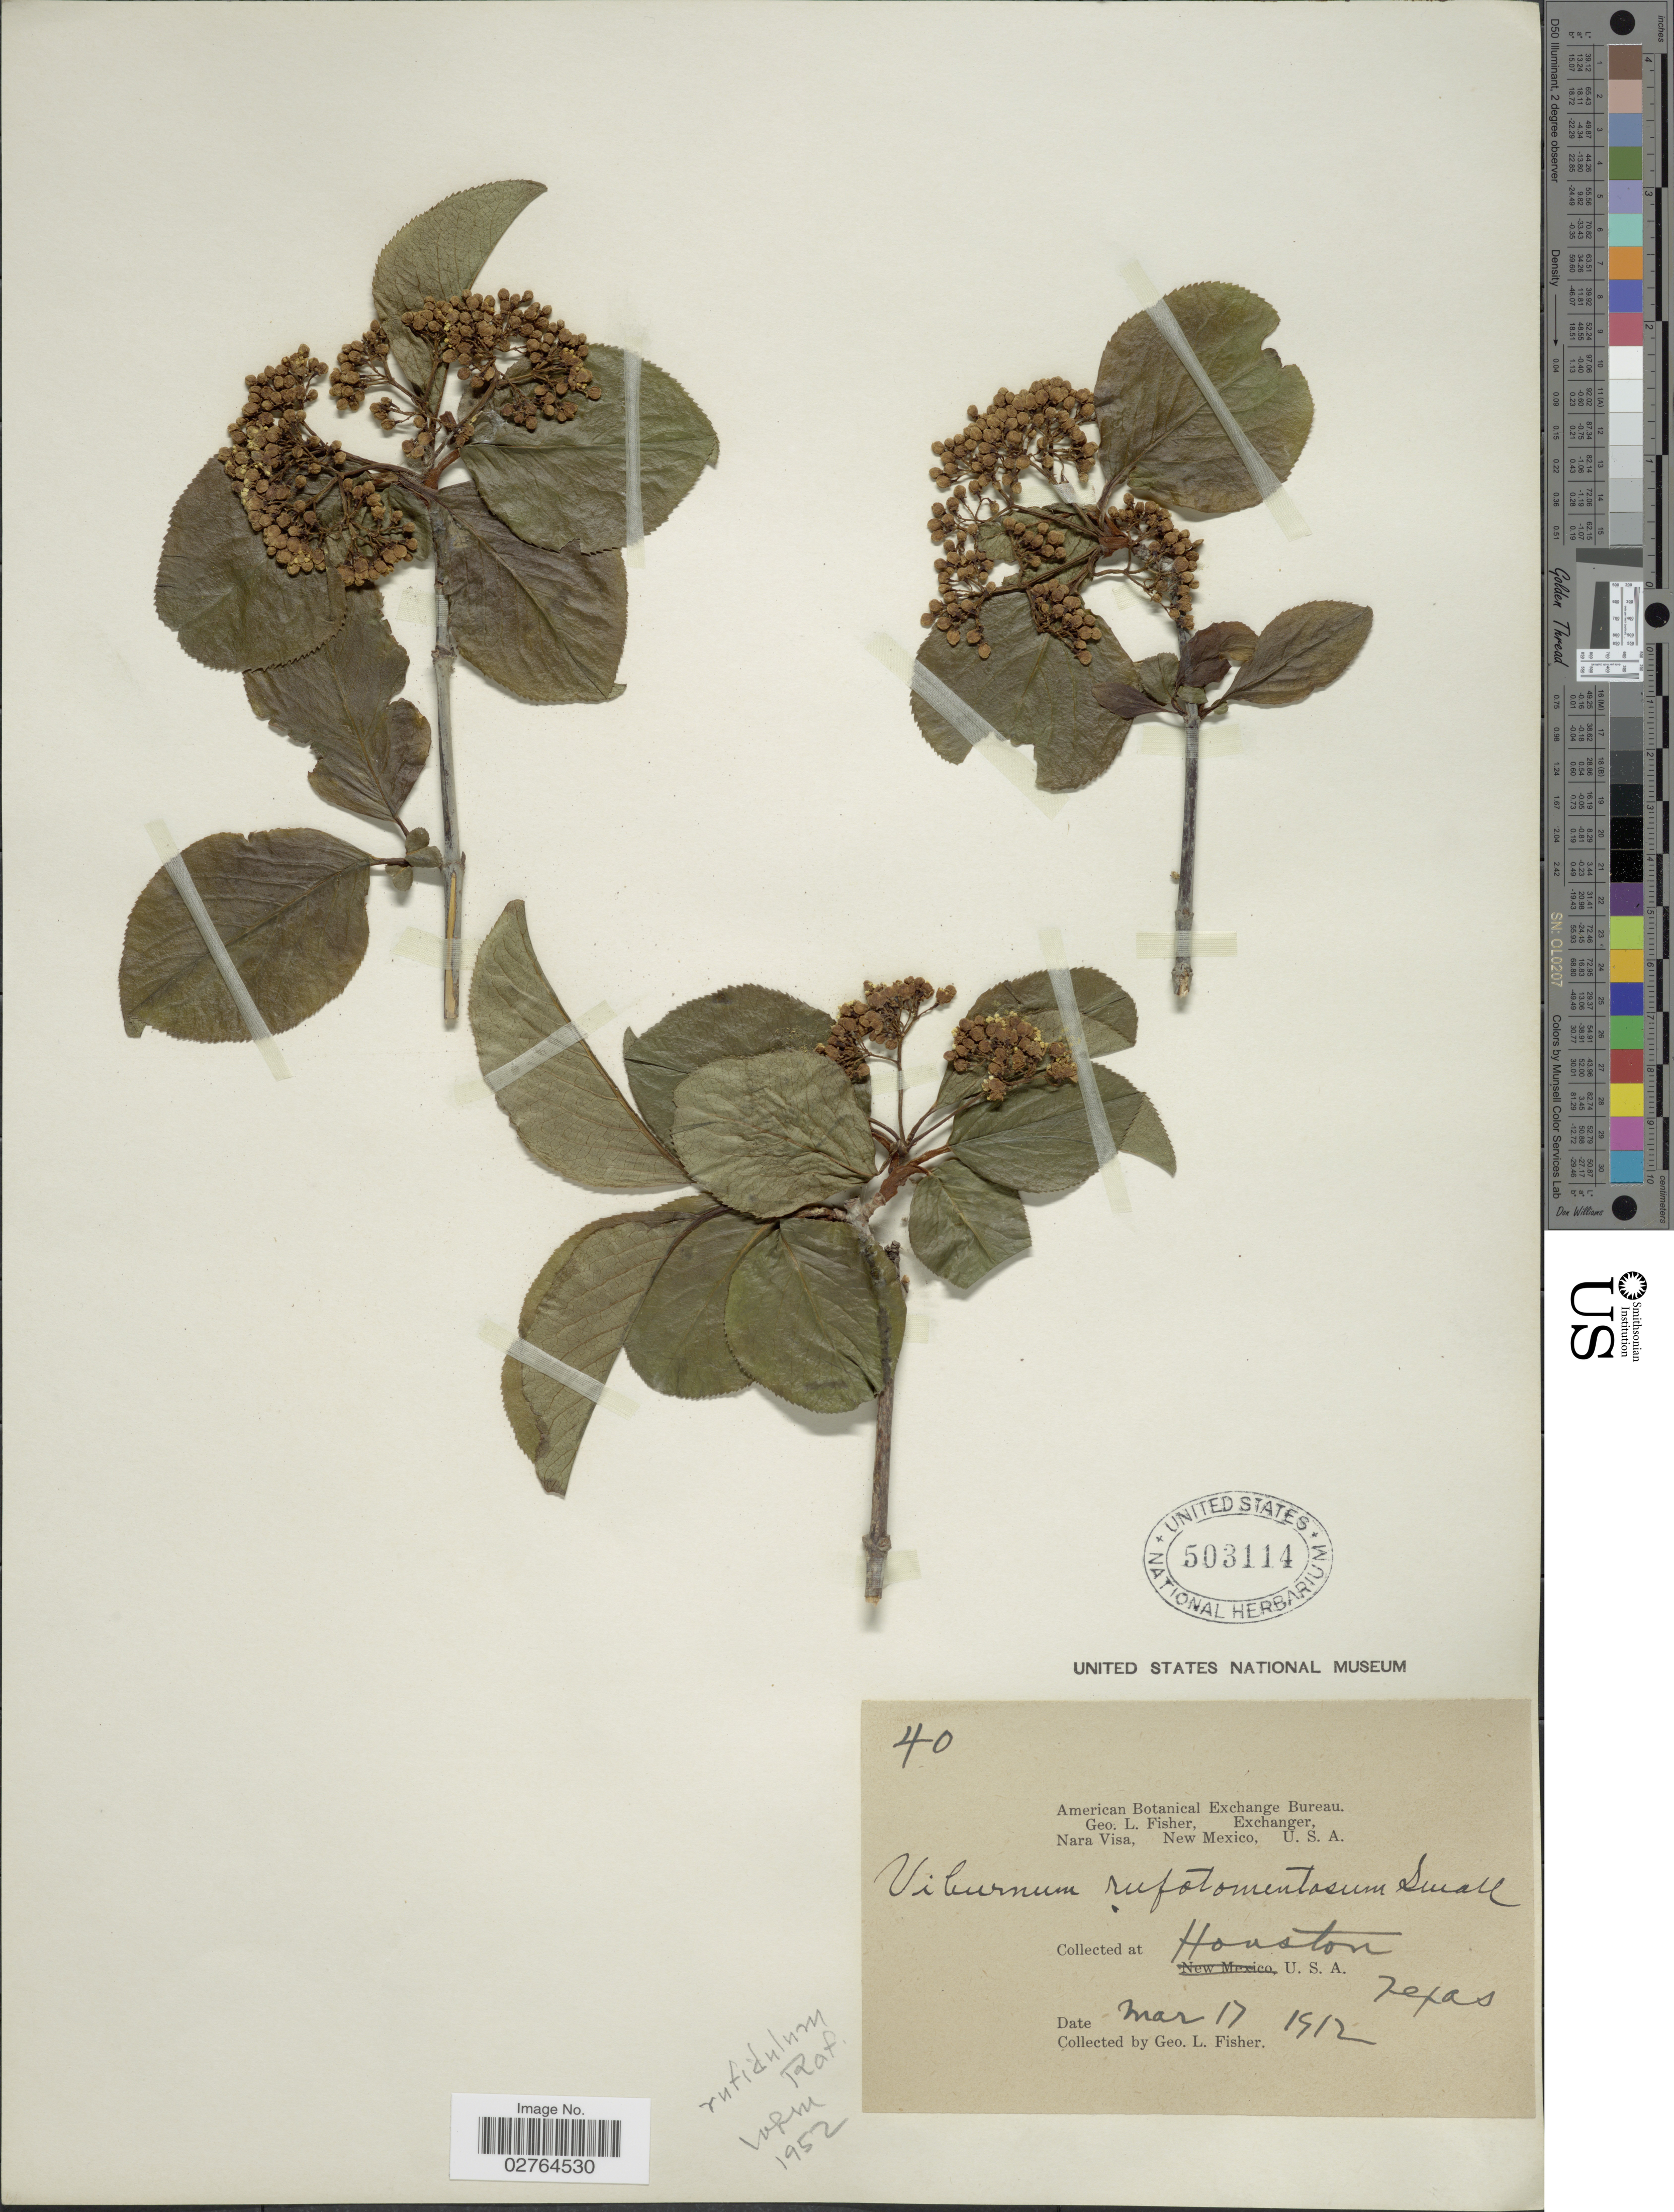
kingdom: Plantae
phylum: Tracheophyta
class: Magnoliopsida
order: Dipsacales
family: Viburnaceae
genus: Viburnum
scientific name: Viburnum rufidulum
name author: Raf.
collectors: G. L. Fisher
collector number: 40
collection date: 1912-03-17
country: United States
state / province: Texas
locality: Houston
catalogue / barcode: US 503114